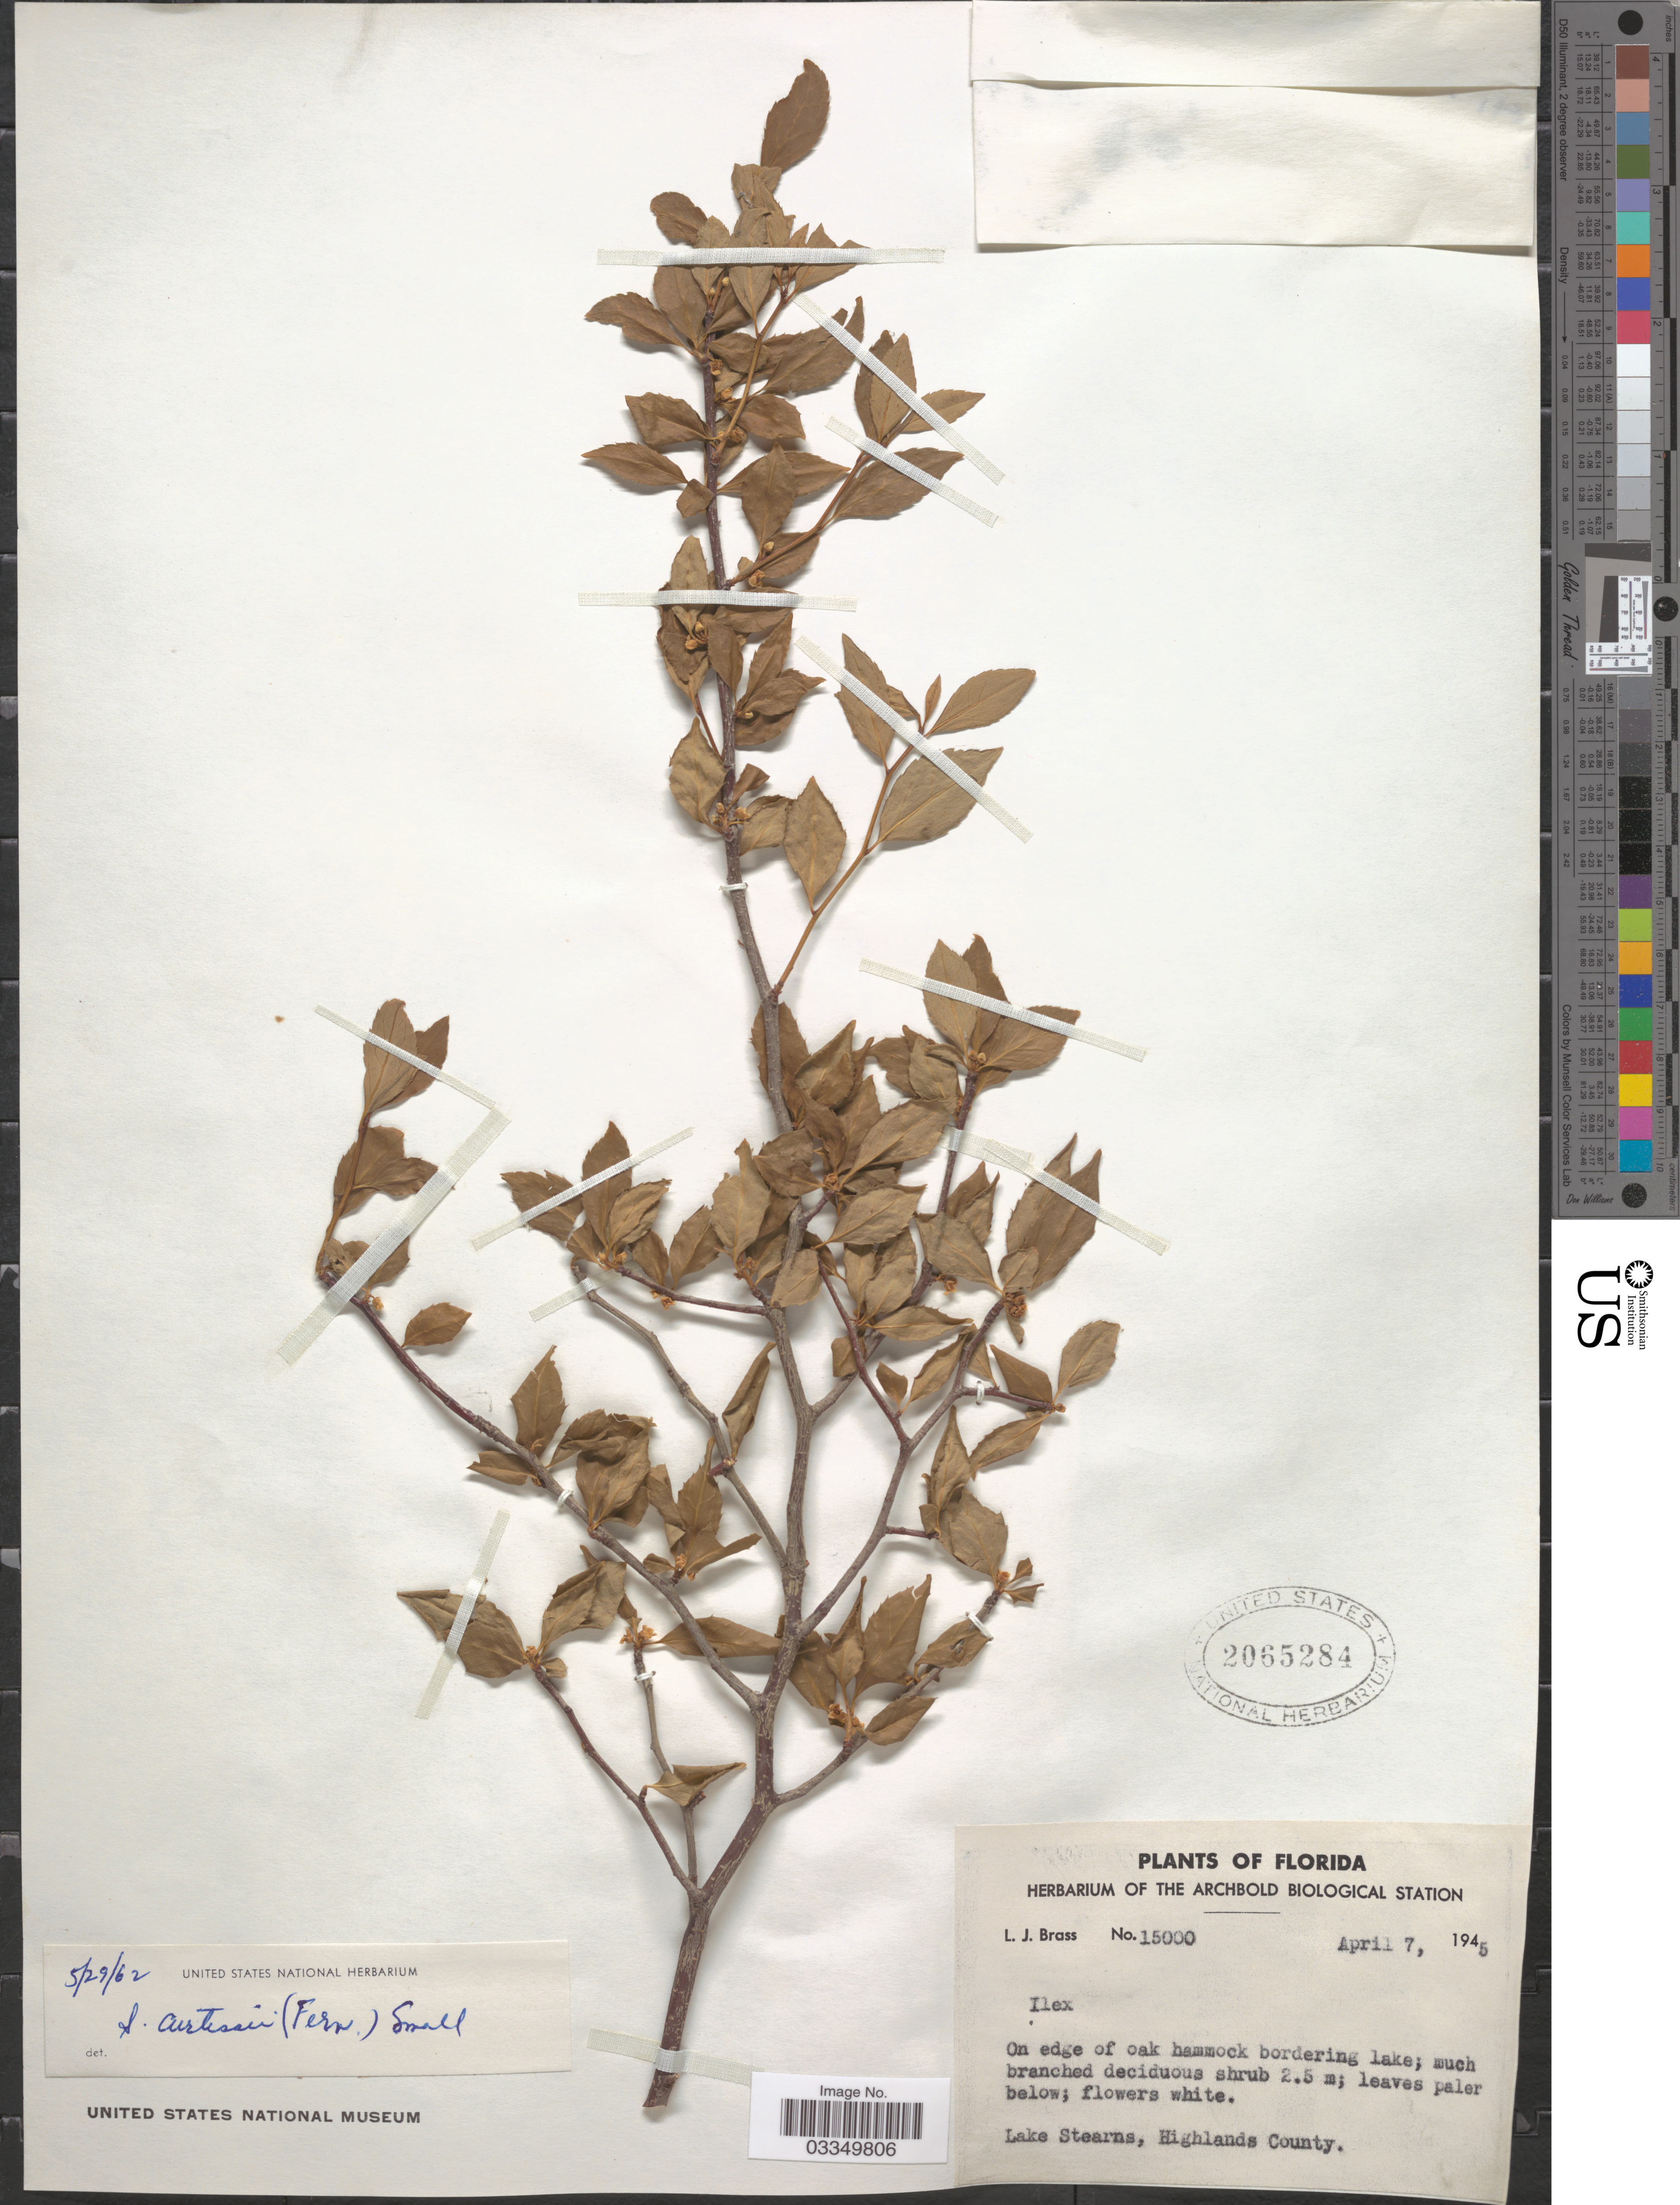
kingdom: Plantae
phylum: Tracheophyta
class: Magnoliopsida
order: Aquifoliales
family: Aquifoliaceae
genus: Ilex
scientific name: Ilex decidua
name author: Walter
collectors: L. J. Brass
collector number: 15000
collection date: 1945-04-07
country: United States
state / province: Florida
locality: Lake Stearns, Highlands County.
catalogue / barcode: US 2065284